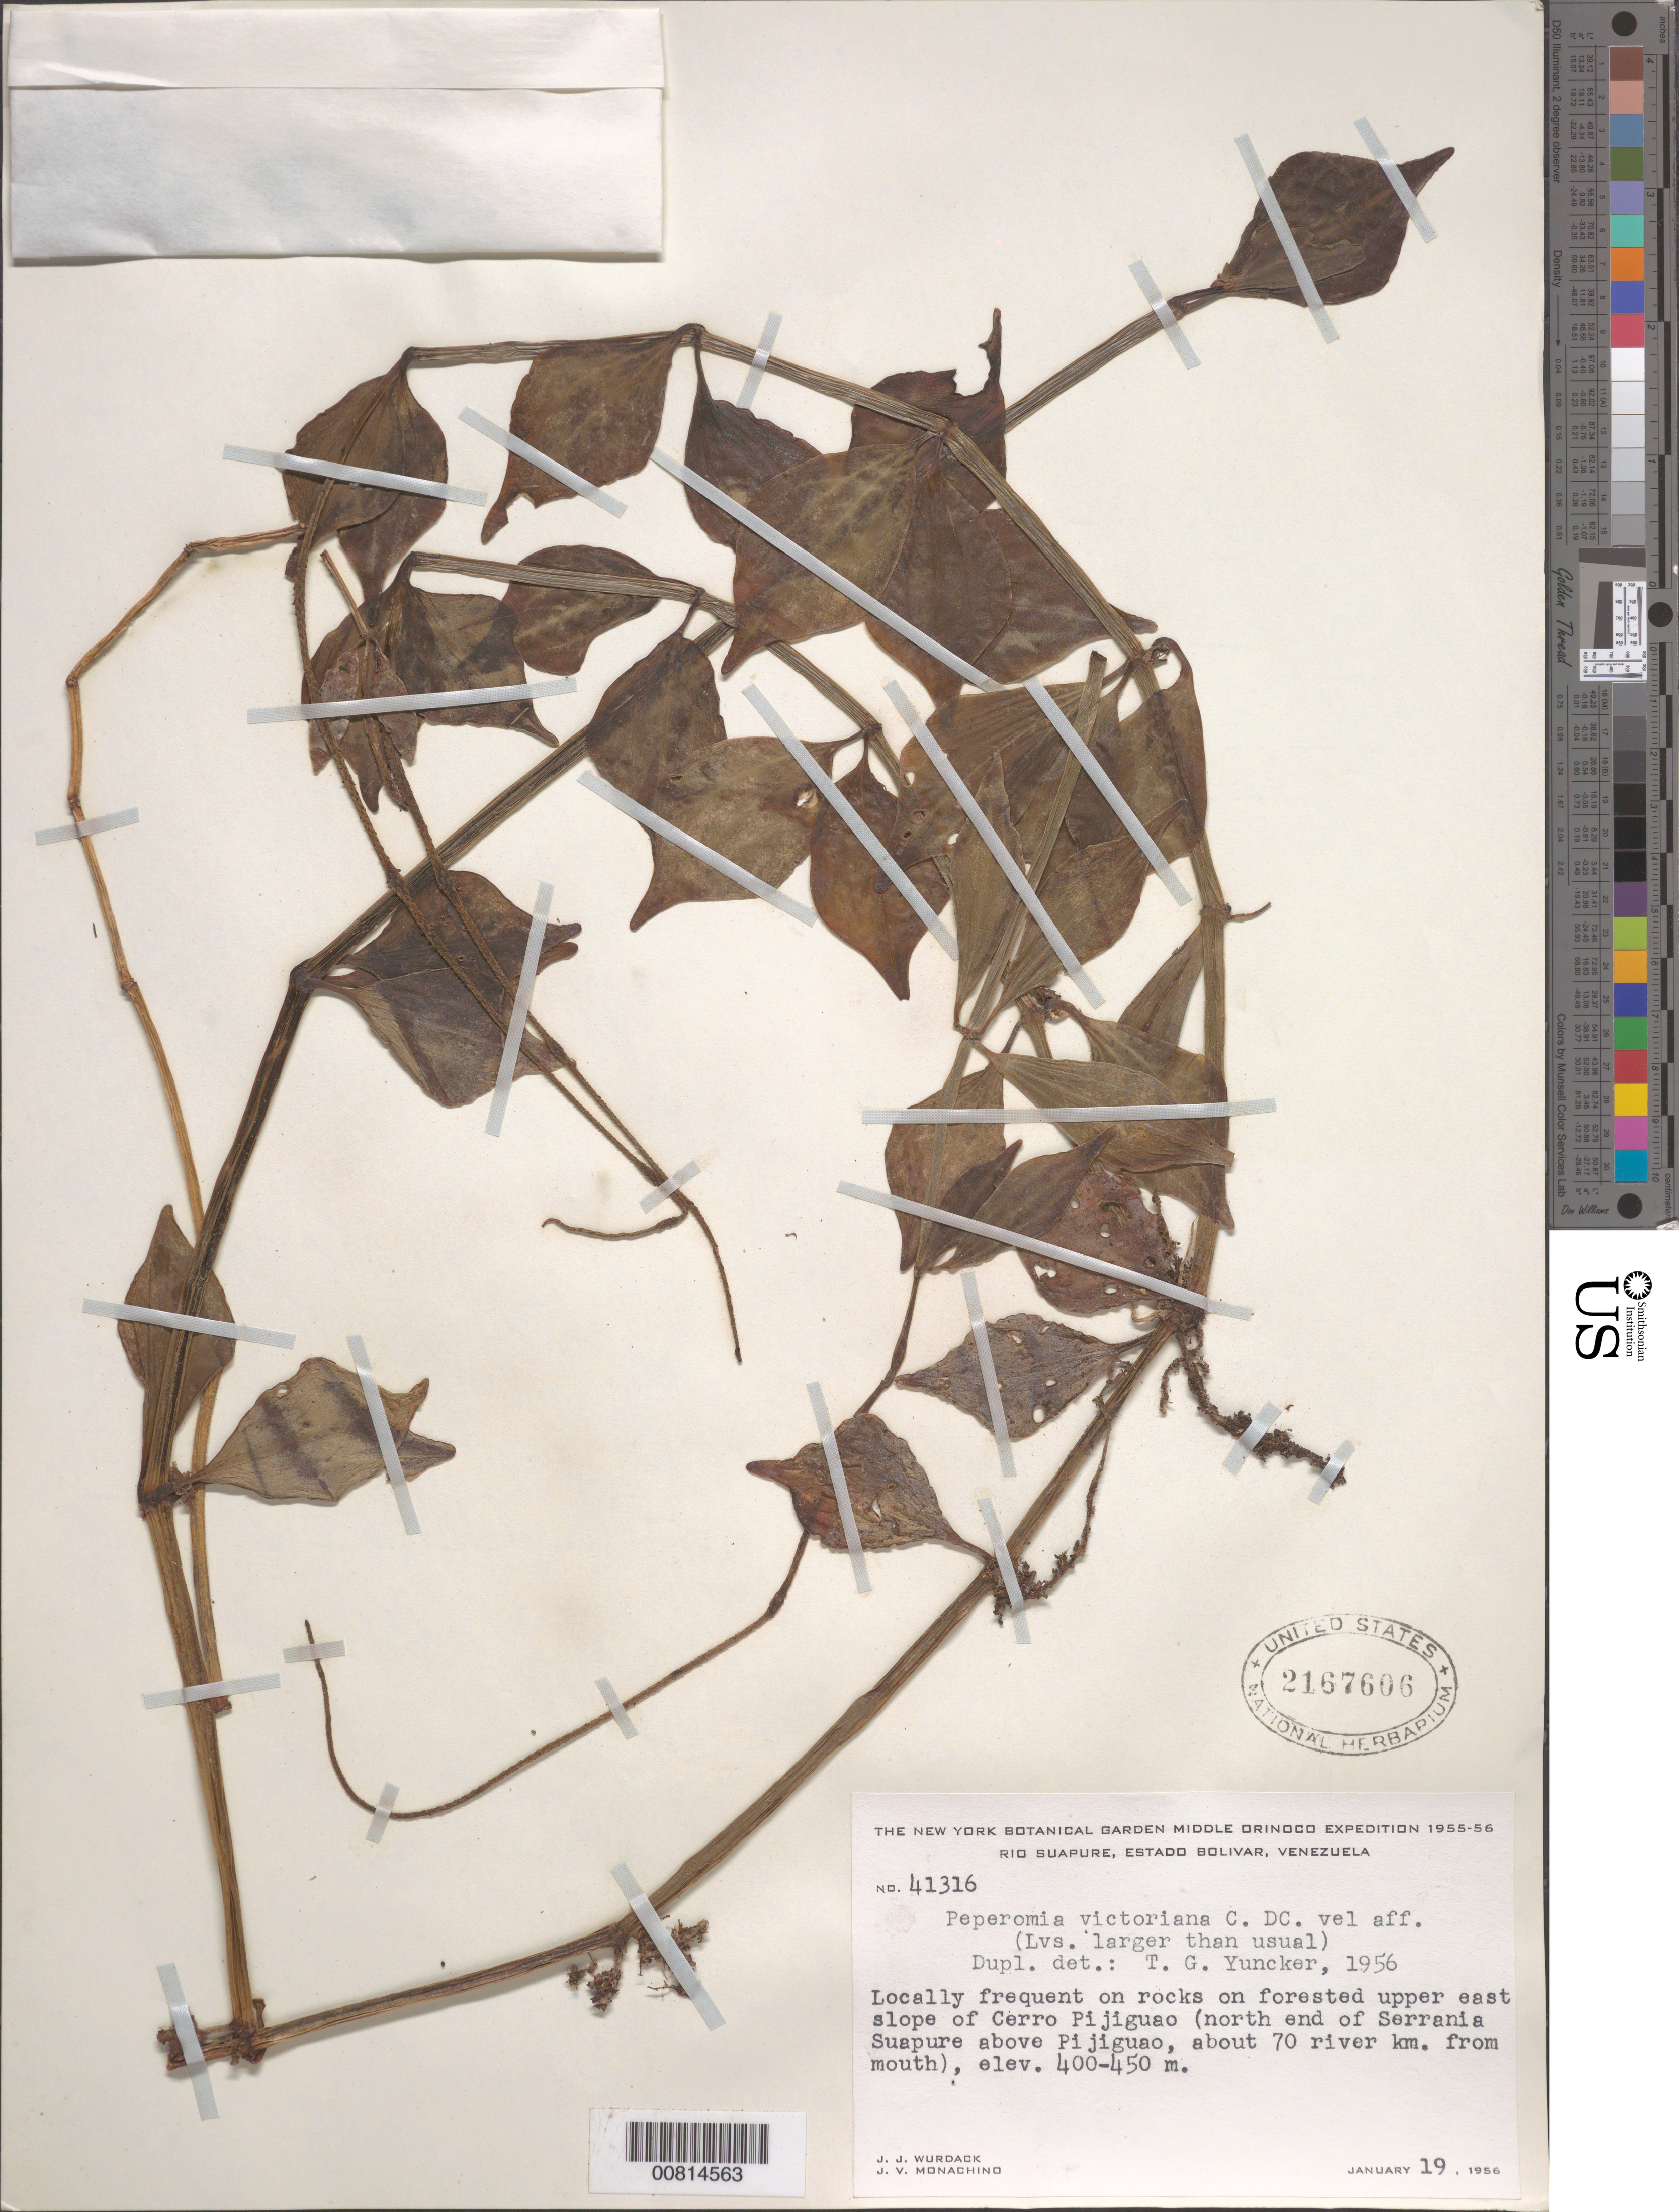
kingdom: Plantae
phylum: Tracheophyta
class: Magnoliopsida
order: Piperales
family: Piperaceae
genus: Peperomia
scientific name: Peperomia victoriana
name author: C. DC.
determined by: Yuncker, T. G.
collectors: J. J. Wurdack & J. V. Monachino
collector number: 41316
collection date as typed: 19-Jan-56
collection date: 1956-01-19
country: Venezuela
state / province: Bolívar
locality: Cerro Pijiguao, N end of Serrania Suapure above Pijiguao, 70 river km from mouth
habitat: Rocks on forested upper E slope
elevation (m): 400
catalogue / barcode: US 2167606